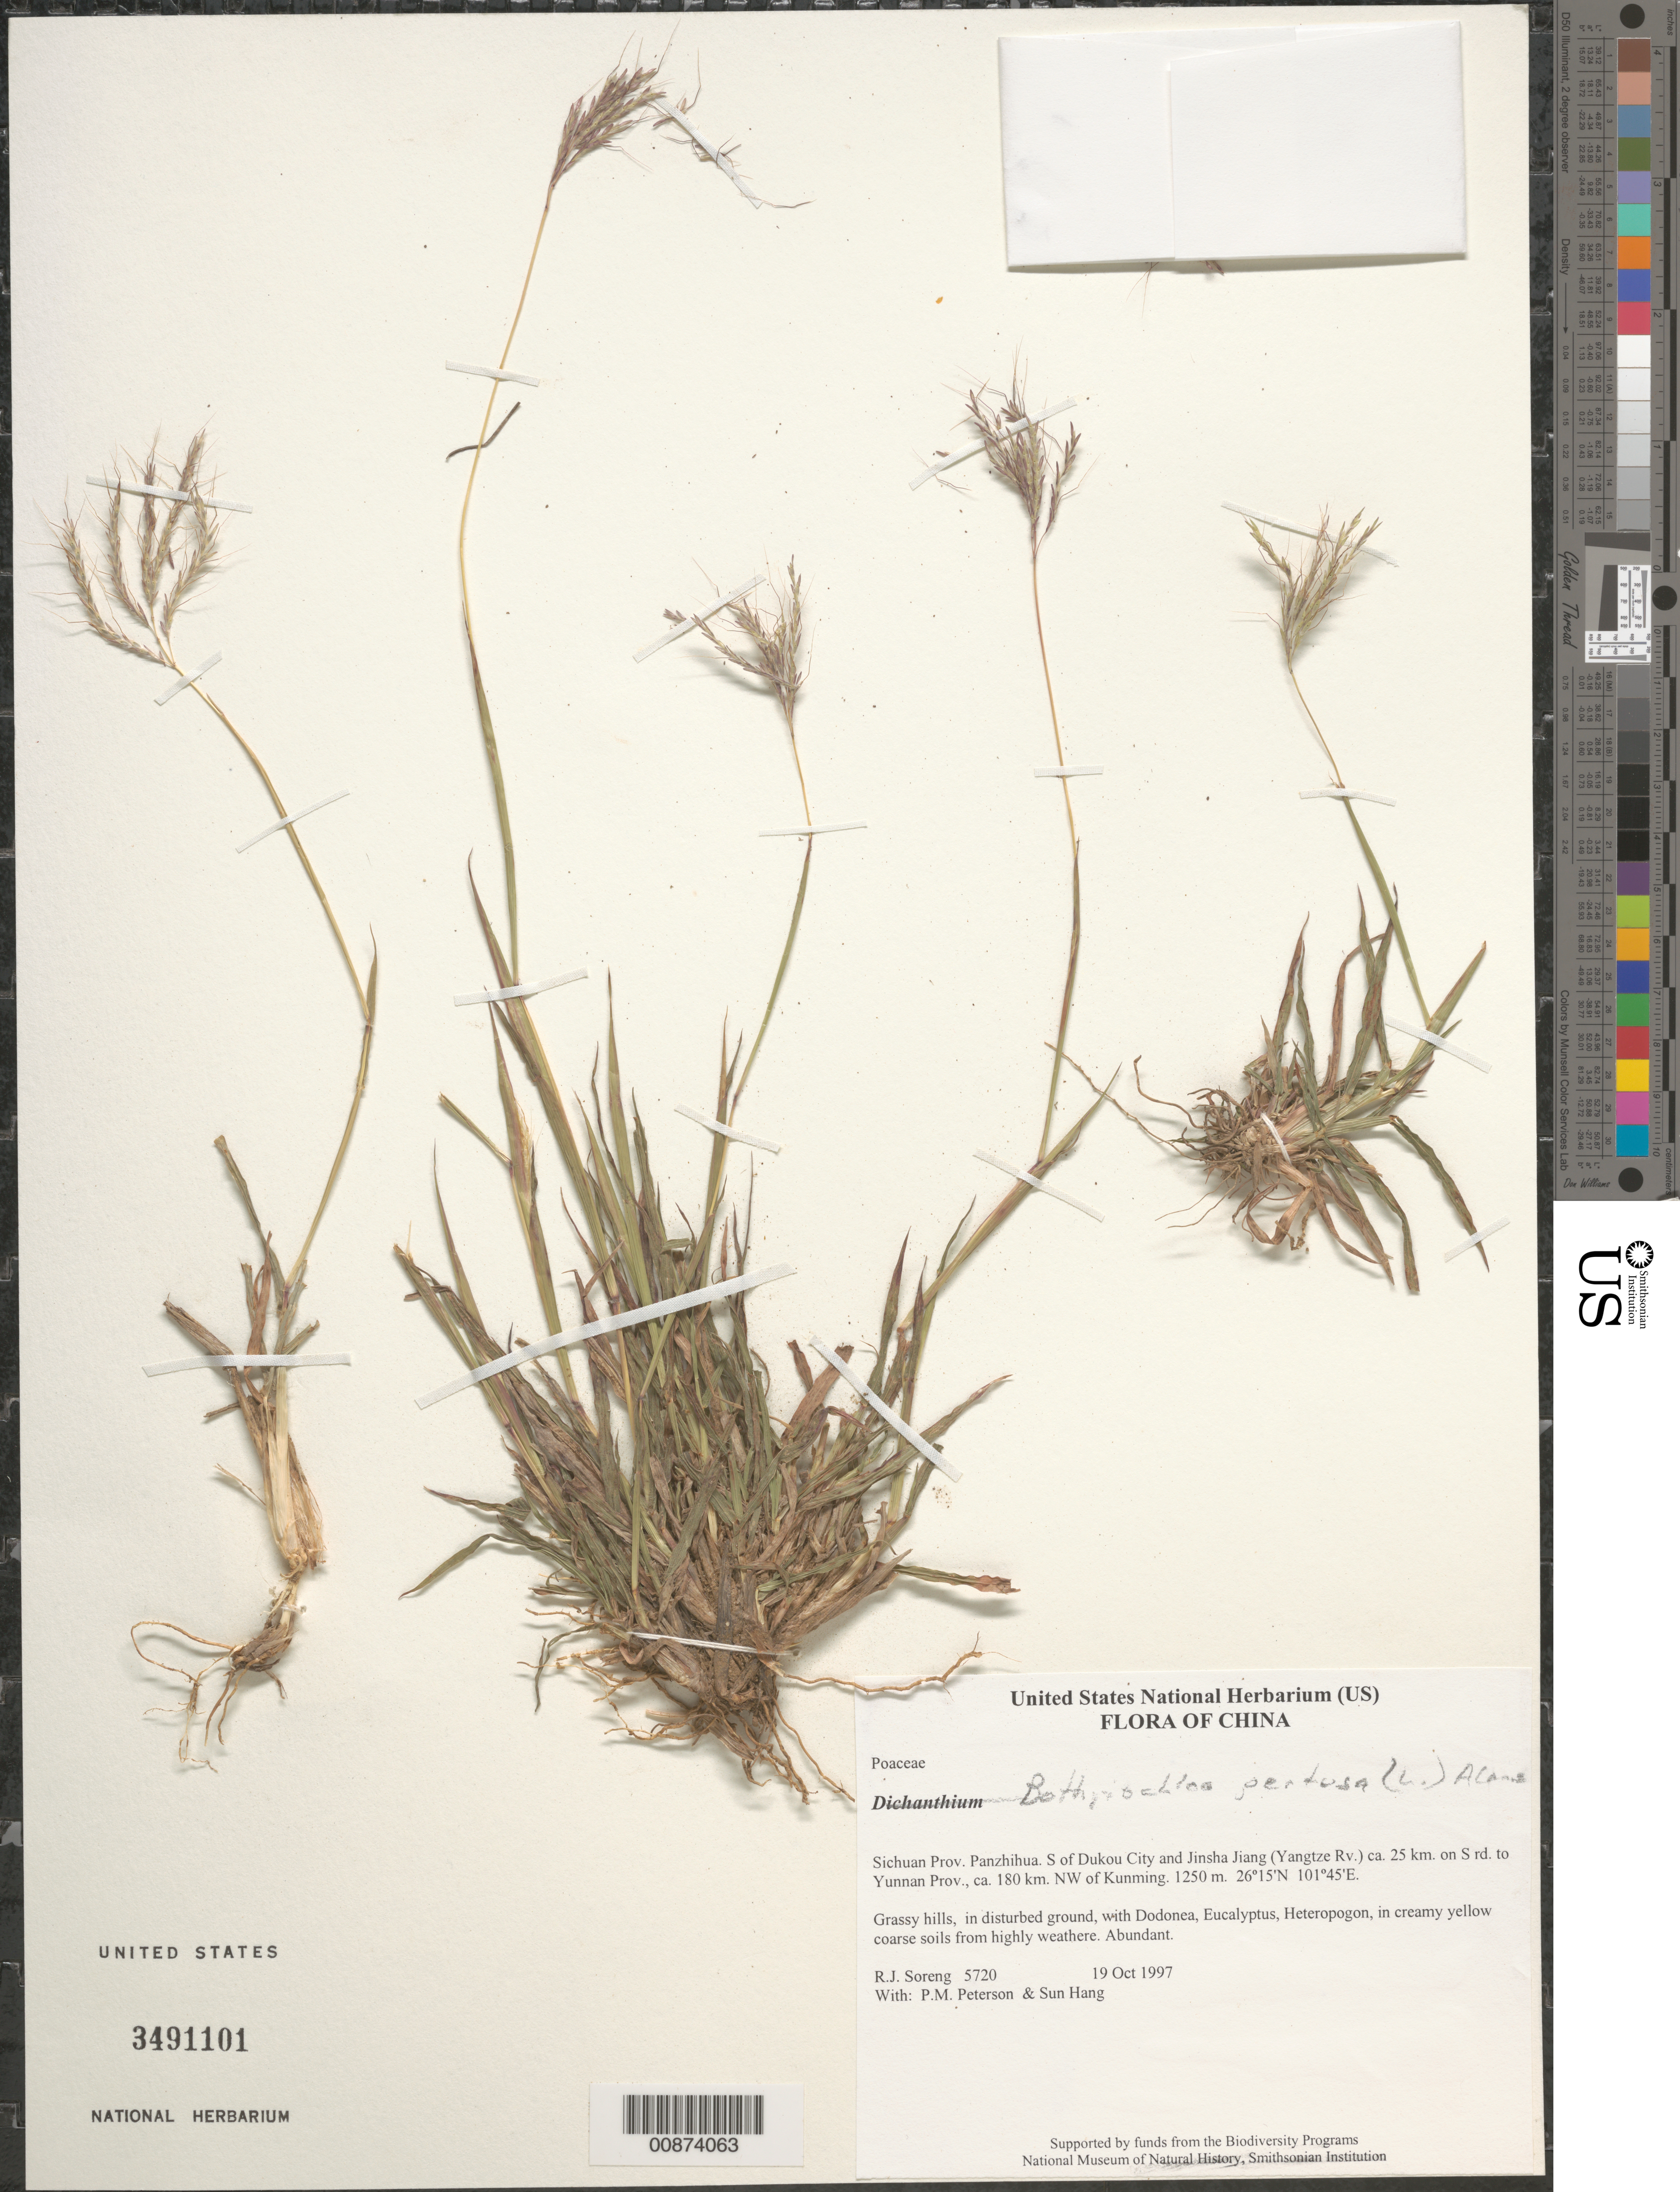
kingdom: Plantae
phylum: Tracheophyta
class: Liliopsida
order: Poales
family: Poaceae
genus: Bothriochloa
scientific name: Bothriochloa pertusa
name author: (L.) A. Camus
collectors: R. J. Soreng, P. M. Peterson & Sun Hang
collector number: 5720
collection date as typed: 19 Oct 1997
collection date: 1997-10-19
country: China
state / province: Sichuan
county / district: Panzhihua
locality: S of Dukou City and Jinsha Jiang (Yangtze Rv.) ca. 25 km on S rd. to Yunnan Prov., ca. 180 km NW of Kunming.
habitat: Grassy hills, in disturbed ground, with Dodonea, Eucalyptus, Heteropogon, in creamy yellow coarse soils from highly weathere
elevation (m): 1250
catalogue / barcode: US 3491101